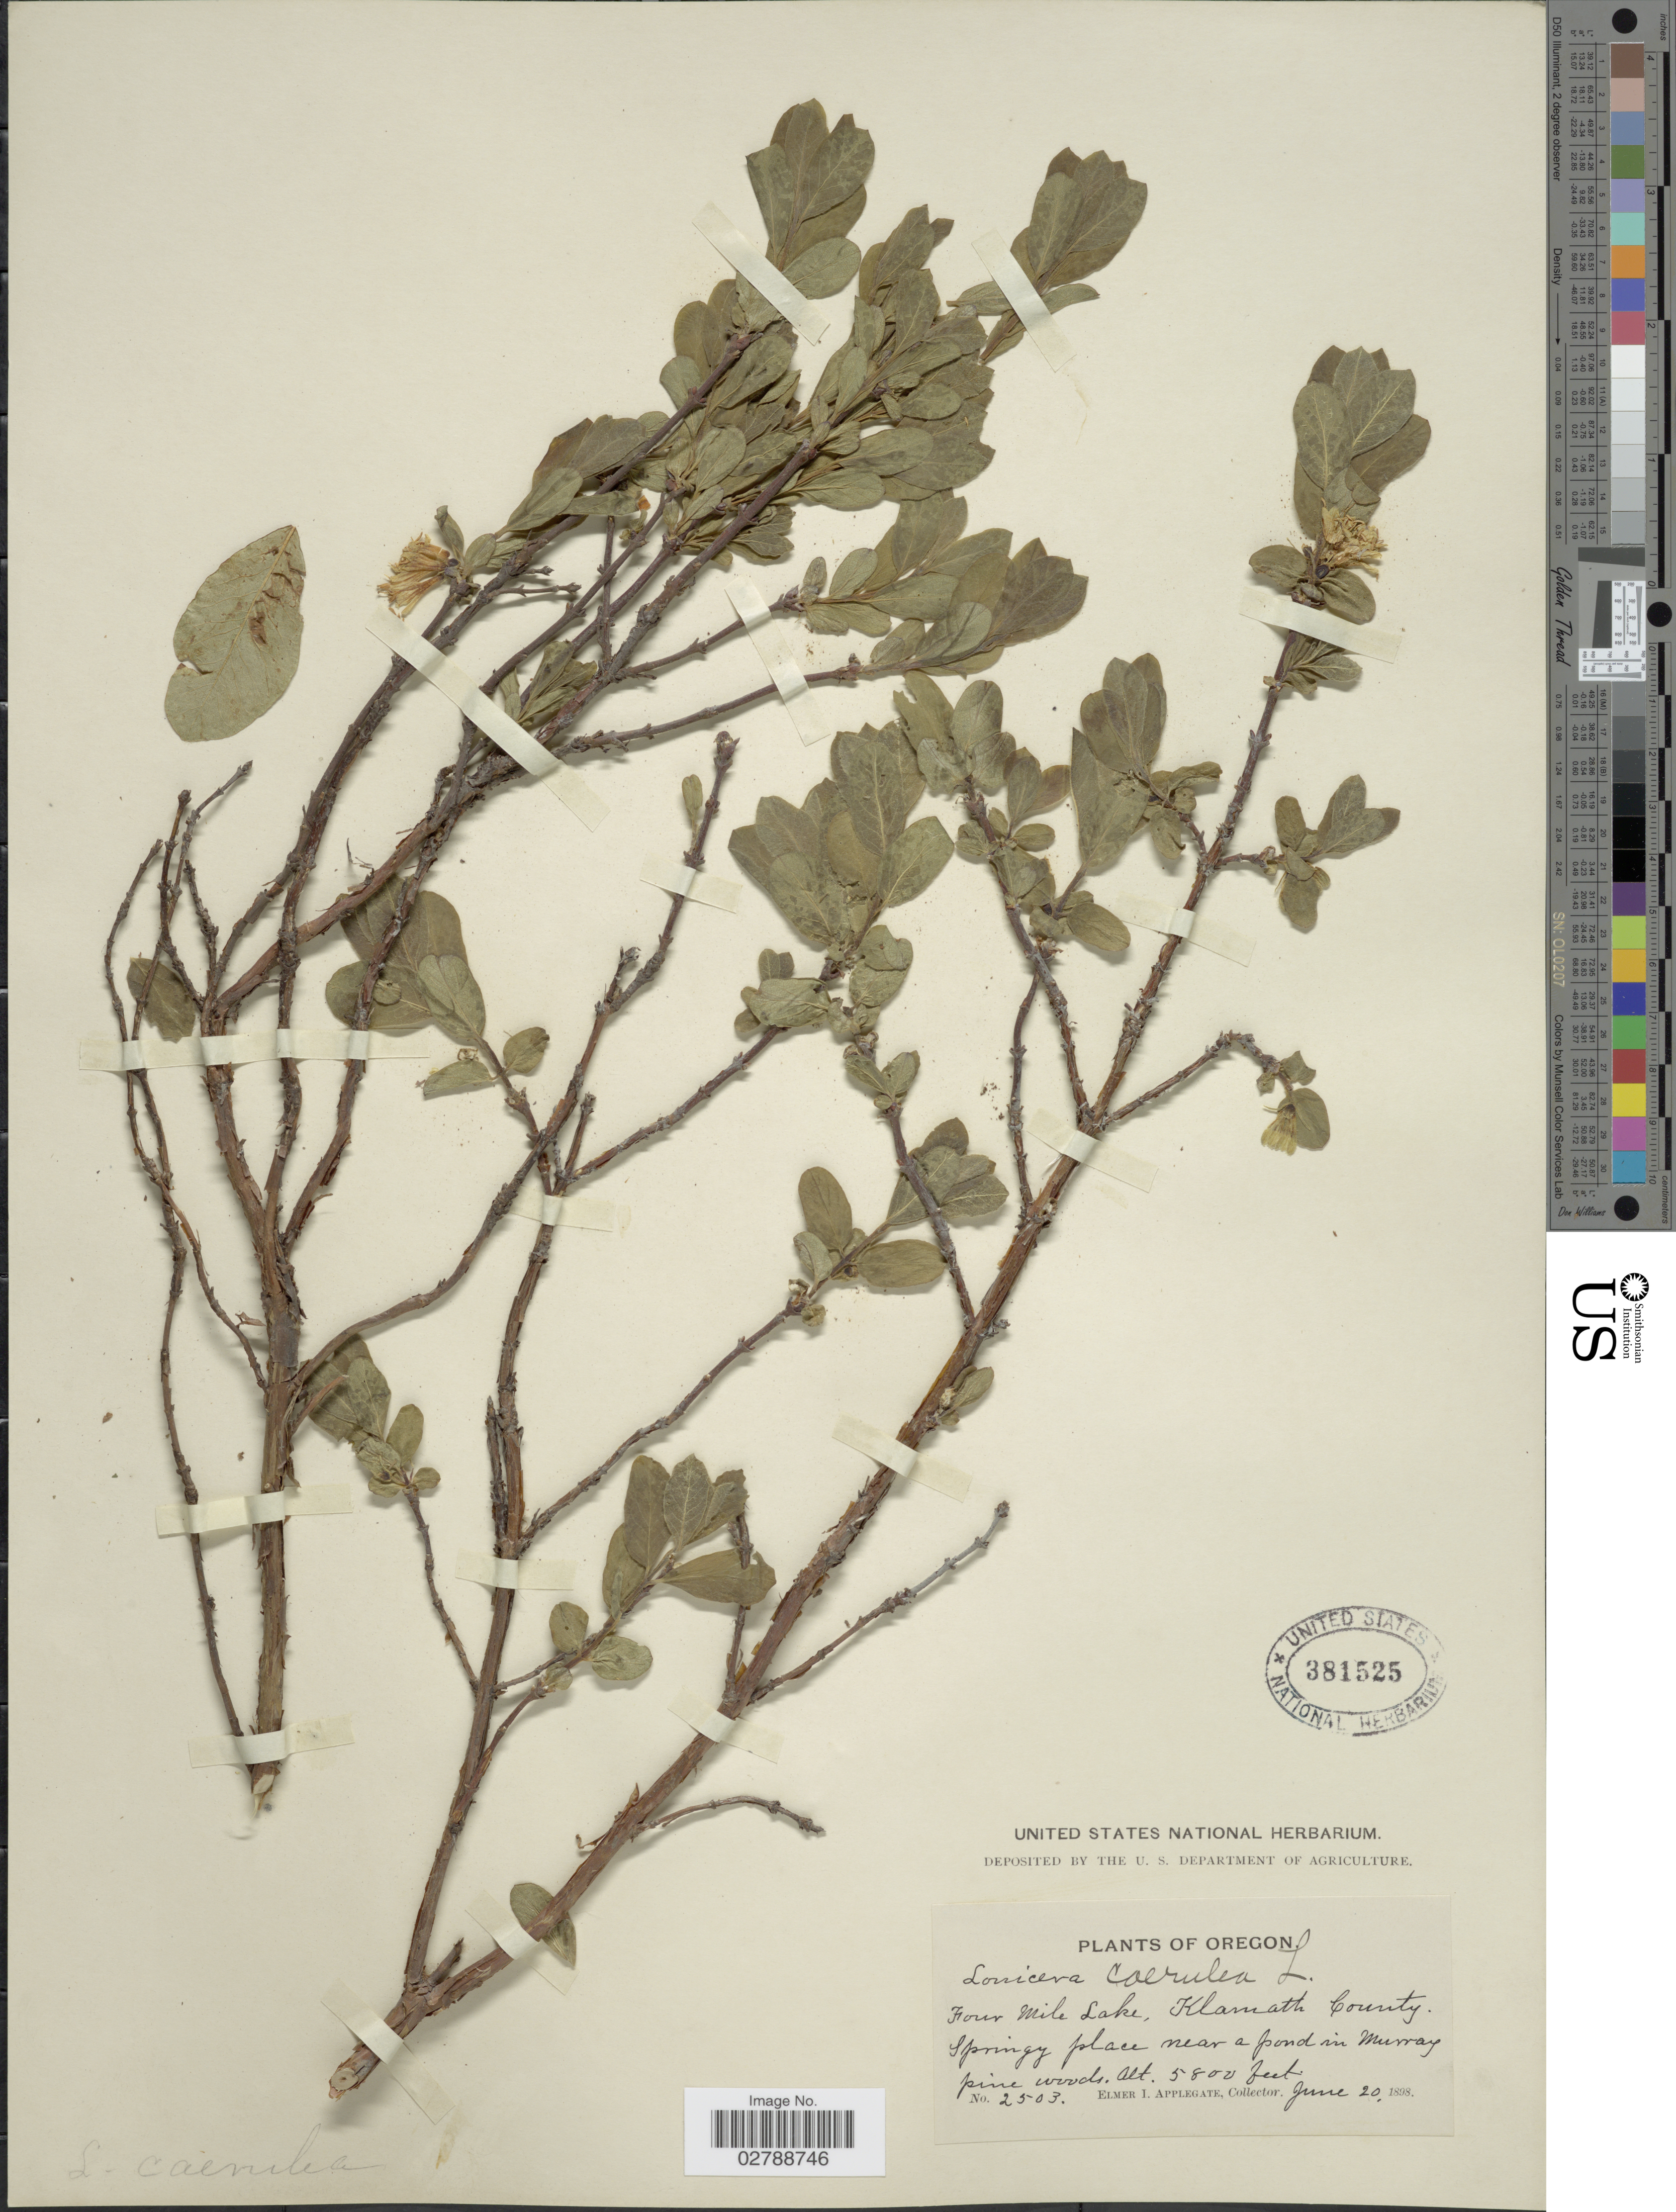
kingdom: Plantae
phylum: Tracheophyta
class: Magnoliopsida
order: Dipsacales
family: Caprifoliaceae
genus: Lonicera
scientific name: Lonicera caerulea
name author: L.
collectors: E. I. Applegate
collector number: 2503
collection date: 1898-06-20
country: United States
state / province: Oregon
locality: Four Mile Lake, Klamath County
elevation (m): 1768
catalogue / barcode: US 381525